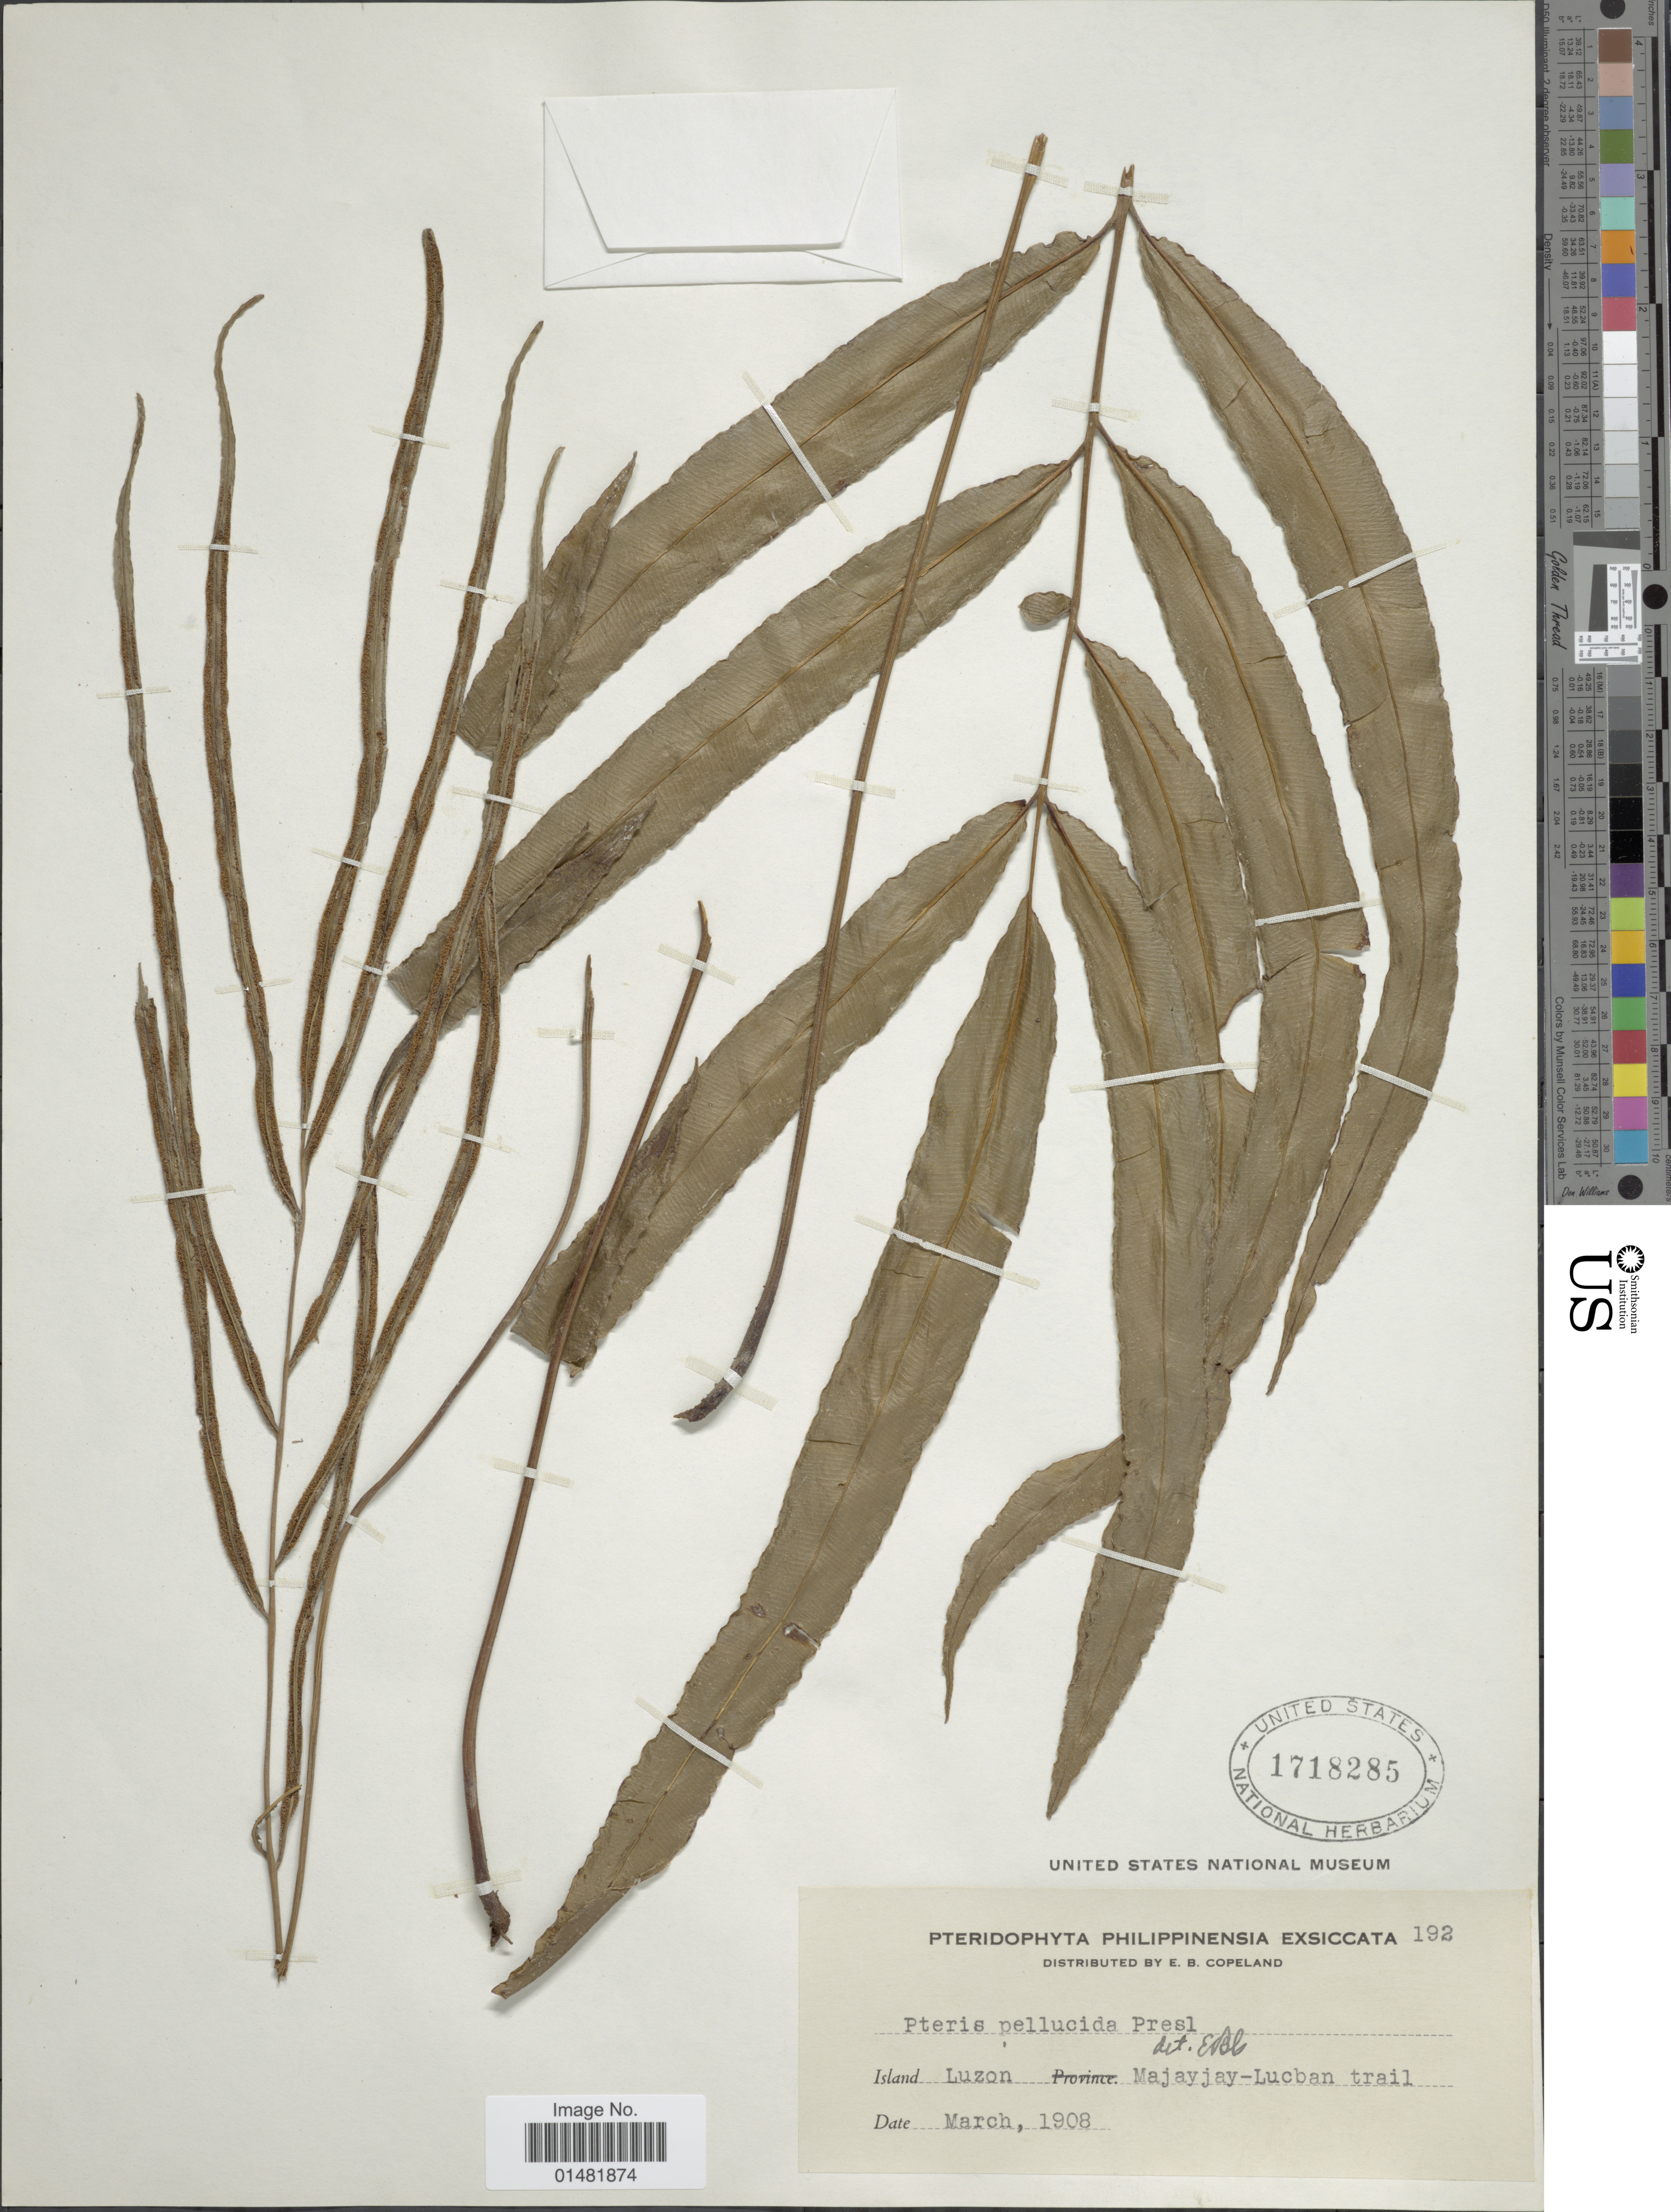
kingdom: Plantae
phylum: Tracheophyta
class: Polypodiopsida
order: Polypodiales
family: Pteridaceae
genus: Pteris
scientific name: Pteris pellucida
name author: C. Presl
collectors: E. B. Copeland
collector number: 192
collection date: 1908-03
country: Philippines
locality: Island Luzon, Majayjay-Lucban trail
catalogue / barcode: US 1718285